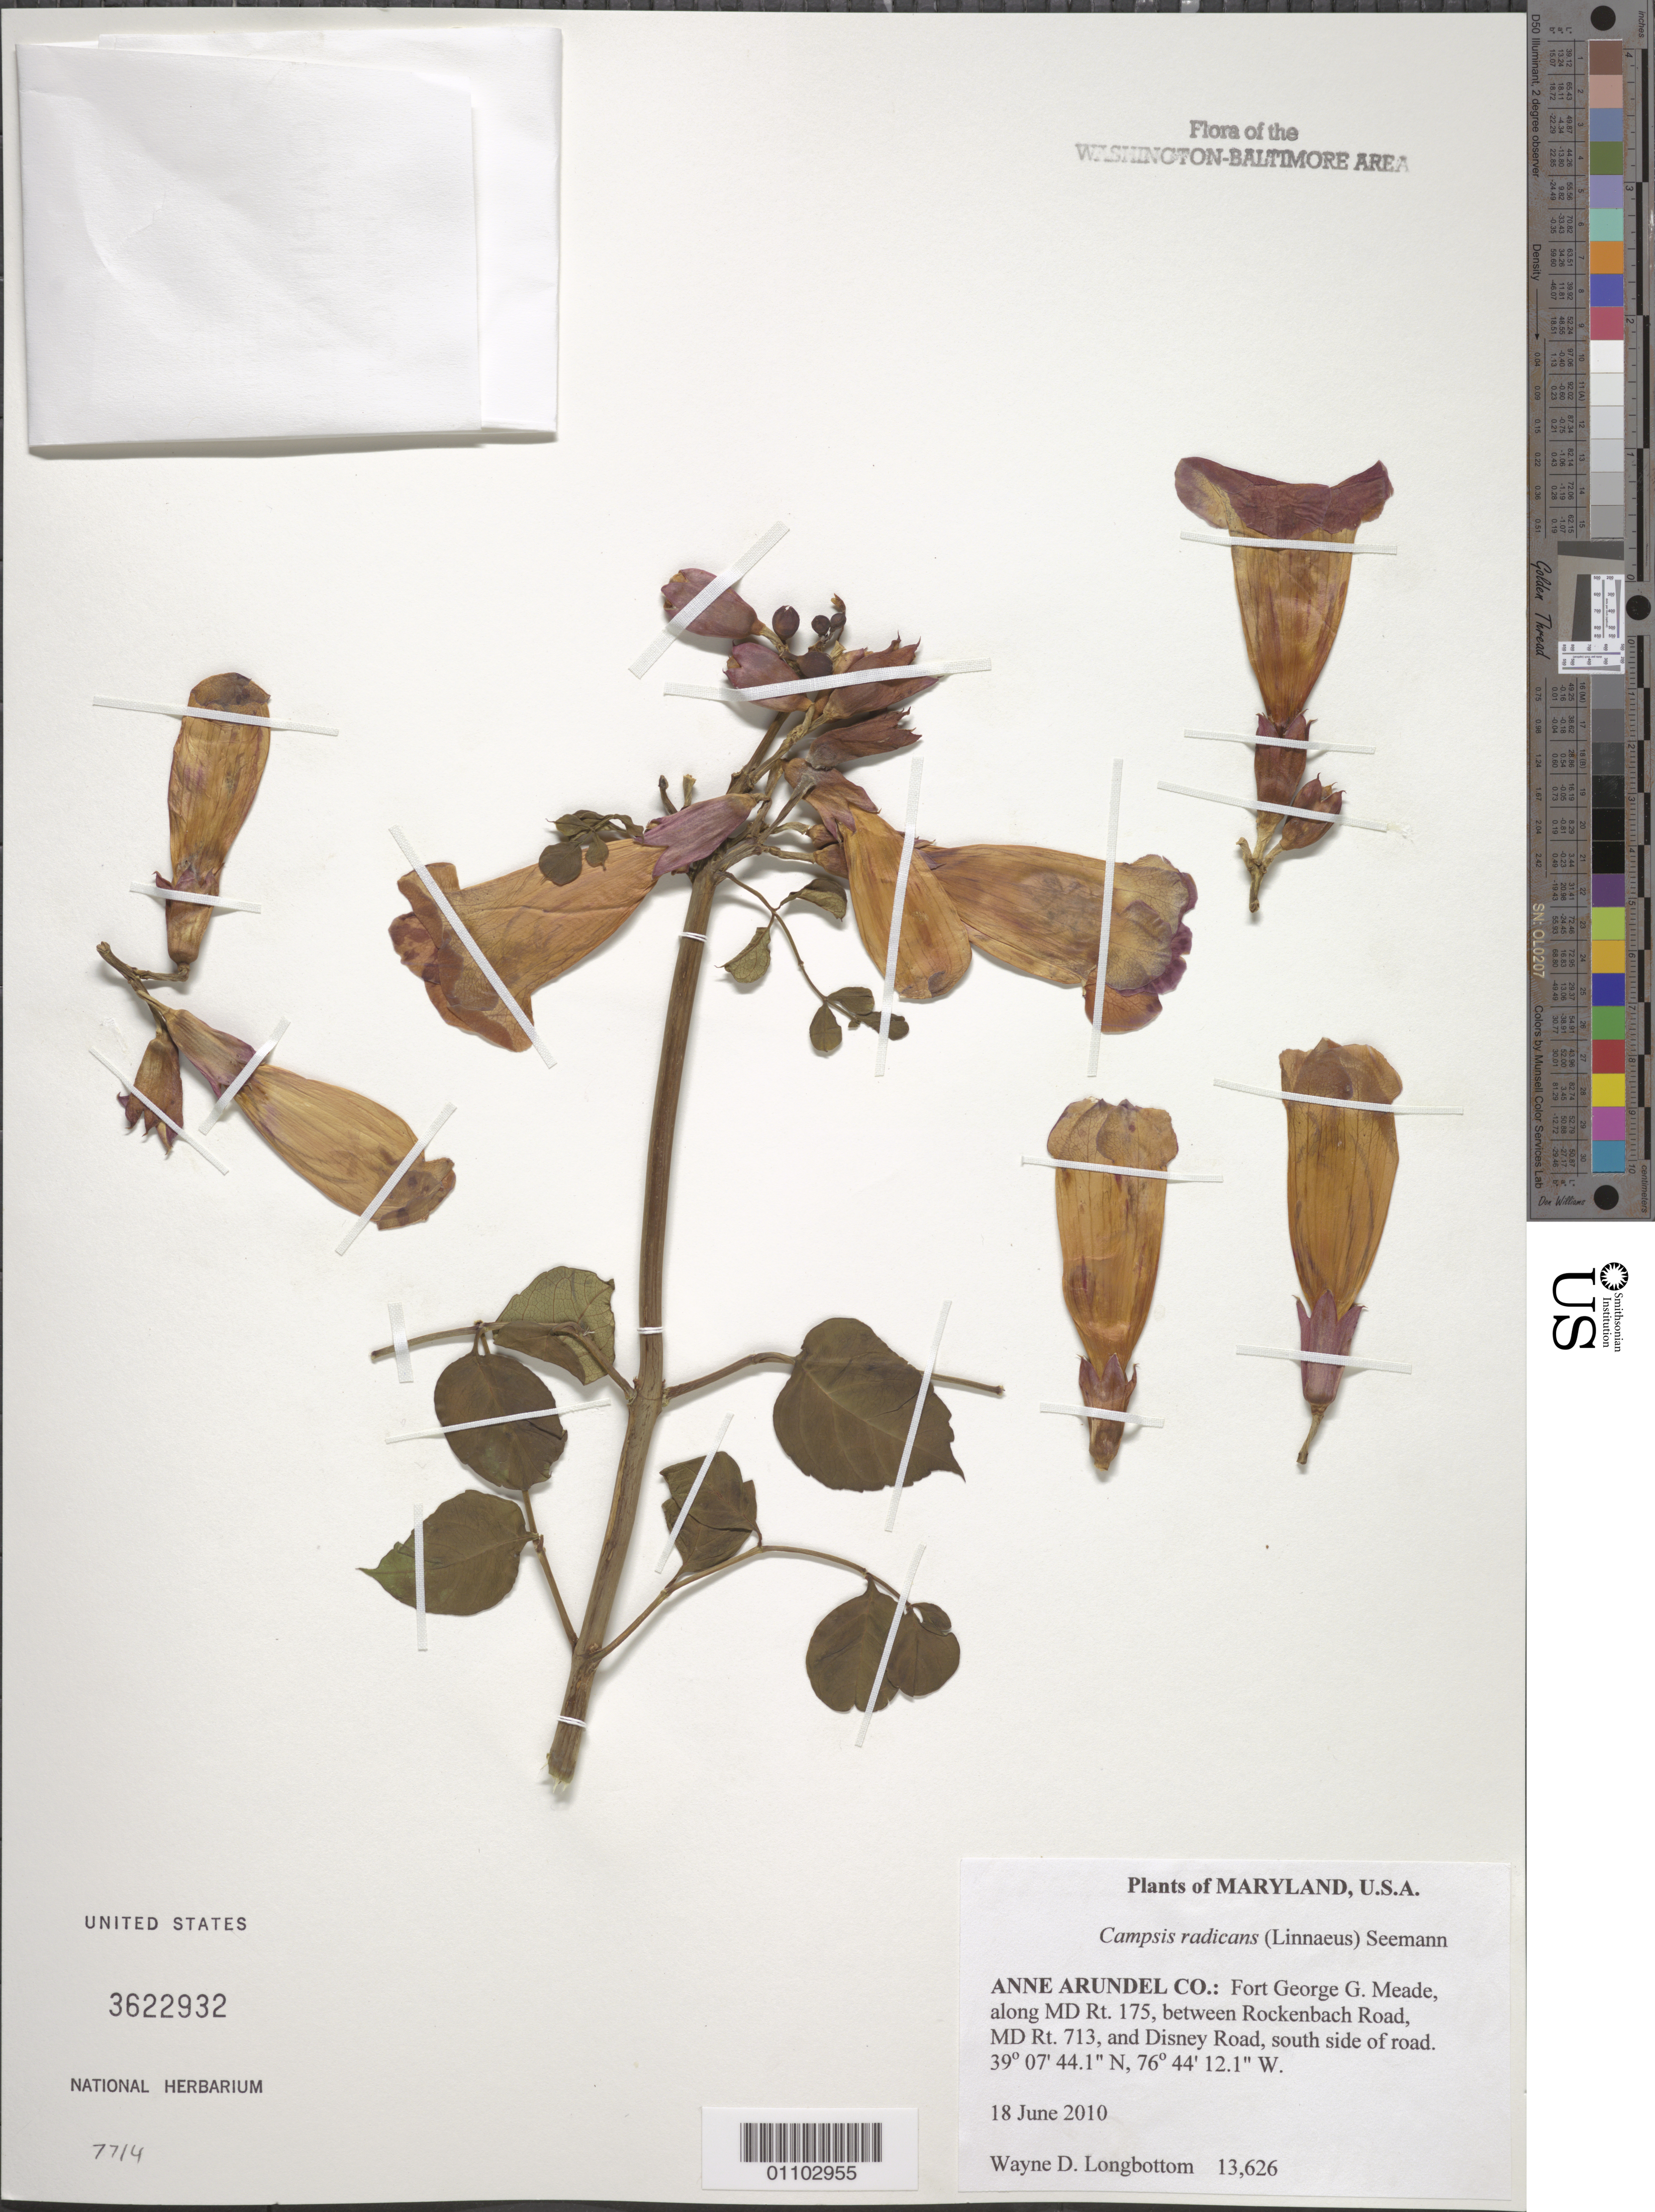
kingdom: Plantae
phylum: Tracheophyta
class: Magnoliopsida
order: Lamiales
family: Bignoniaceae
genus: Campsis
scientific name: Campsis radicans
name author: (L.) Seem.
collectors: W. D. Longbottom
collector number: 13626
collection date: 2010-06-18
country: United States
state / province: Maryland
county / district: Anne Arundel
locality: Fort George G. Meade, along MD Rt. 175, between Rockenbach Road, MD Rt. 713, and Disney Road, south side of road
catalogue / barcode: US 3622932